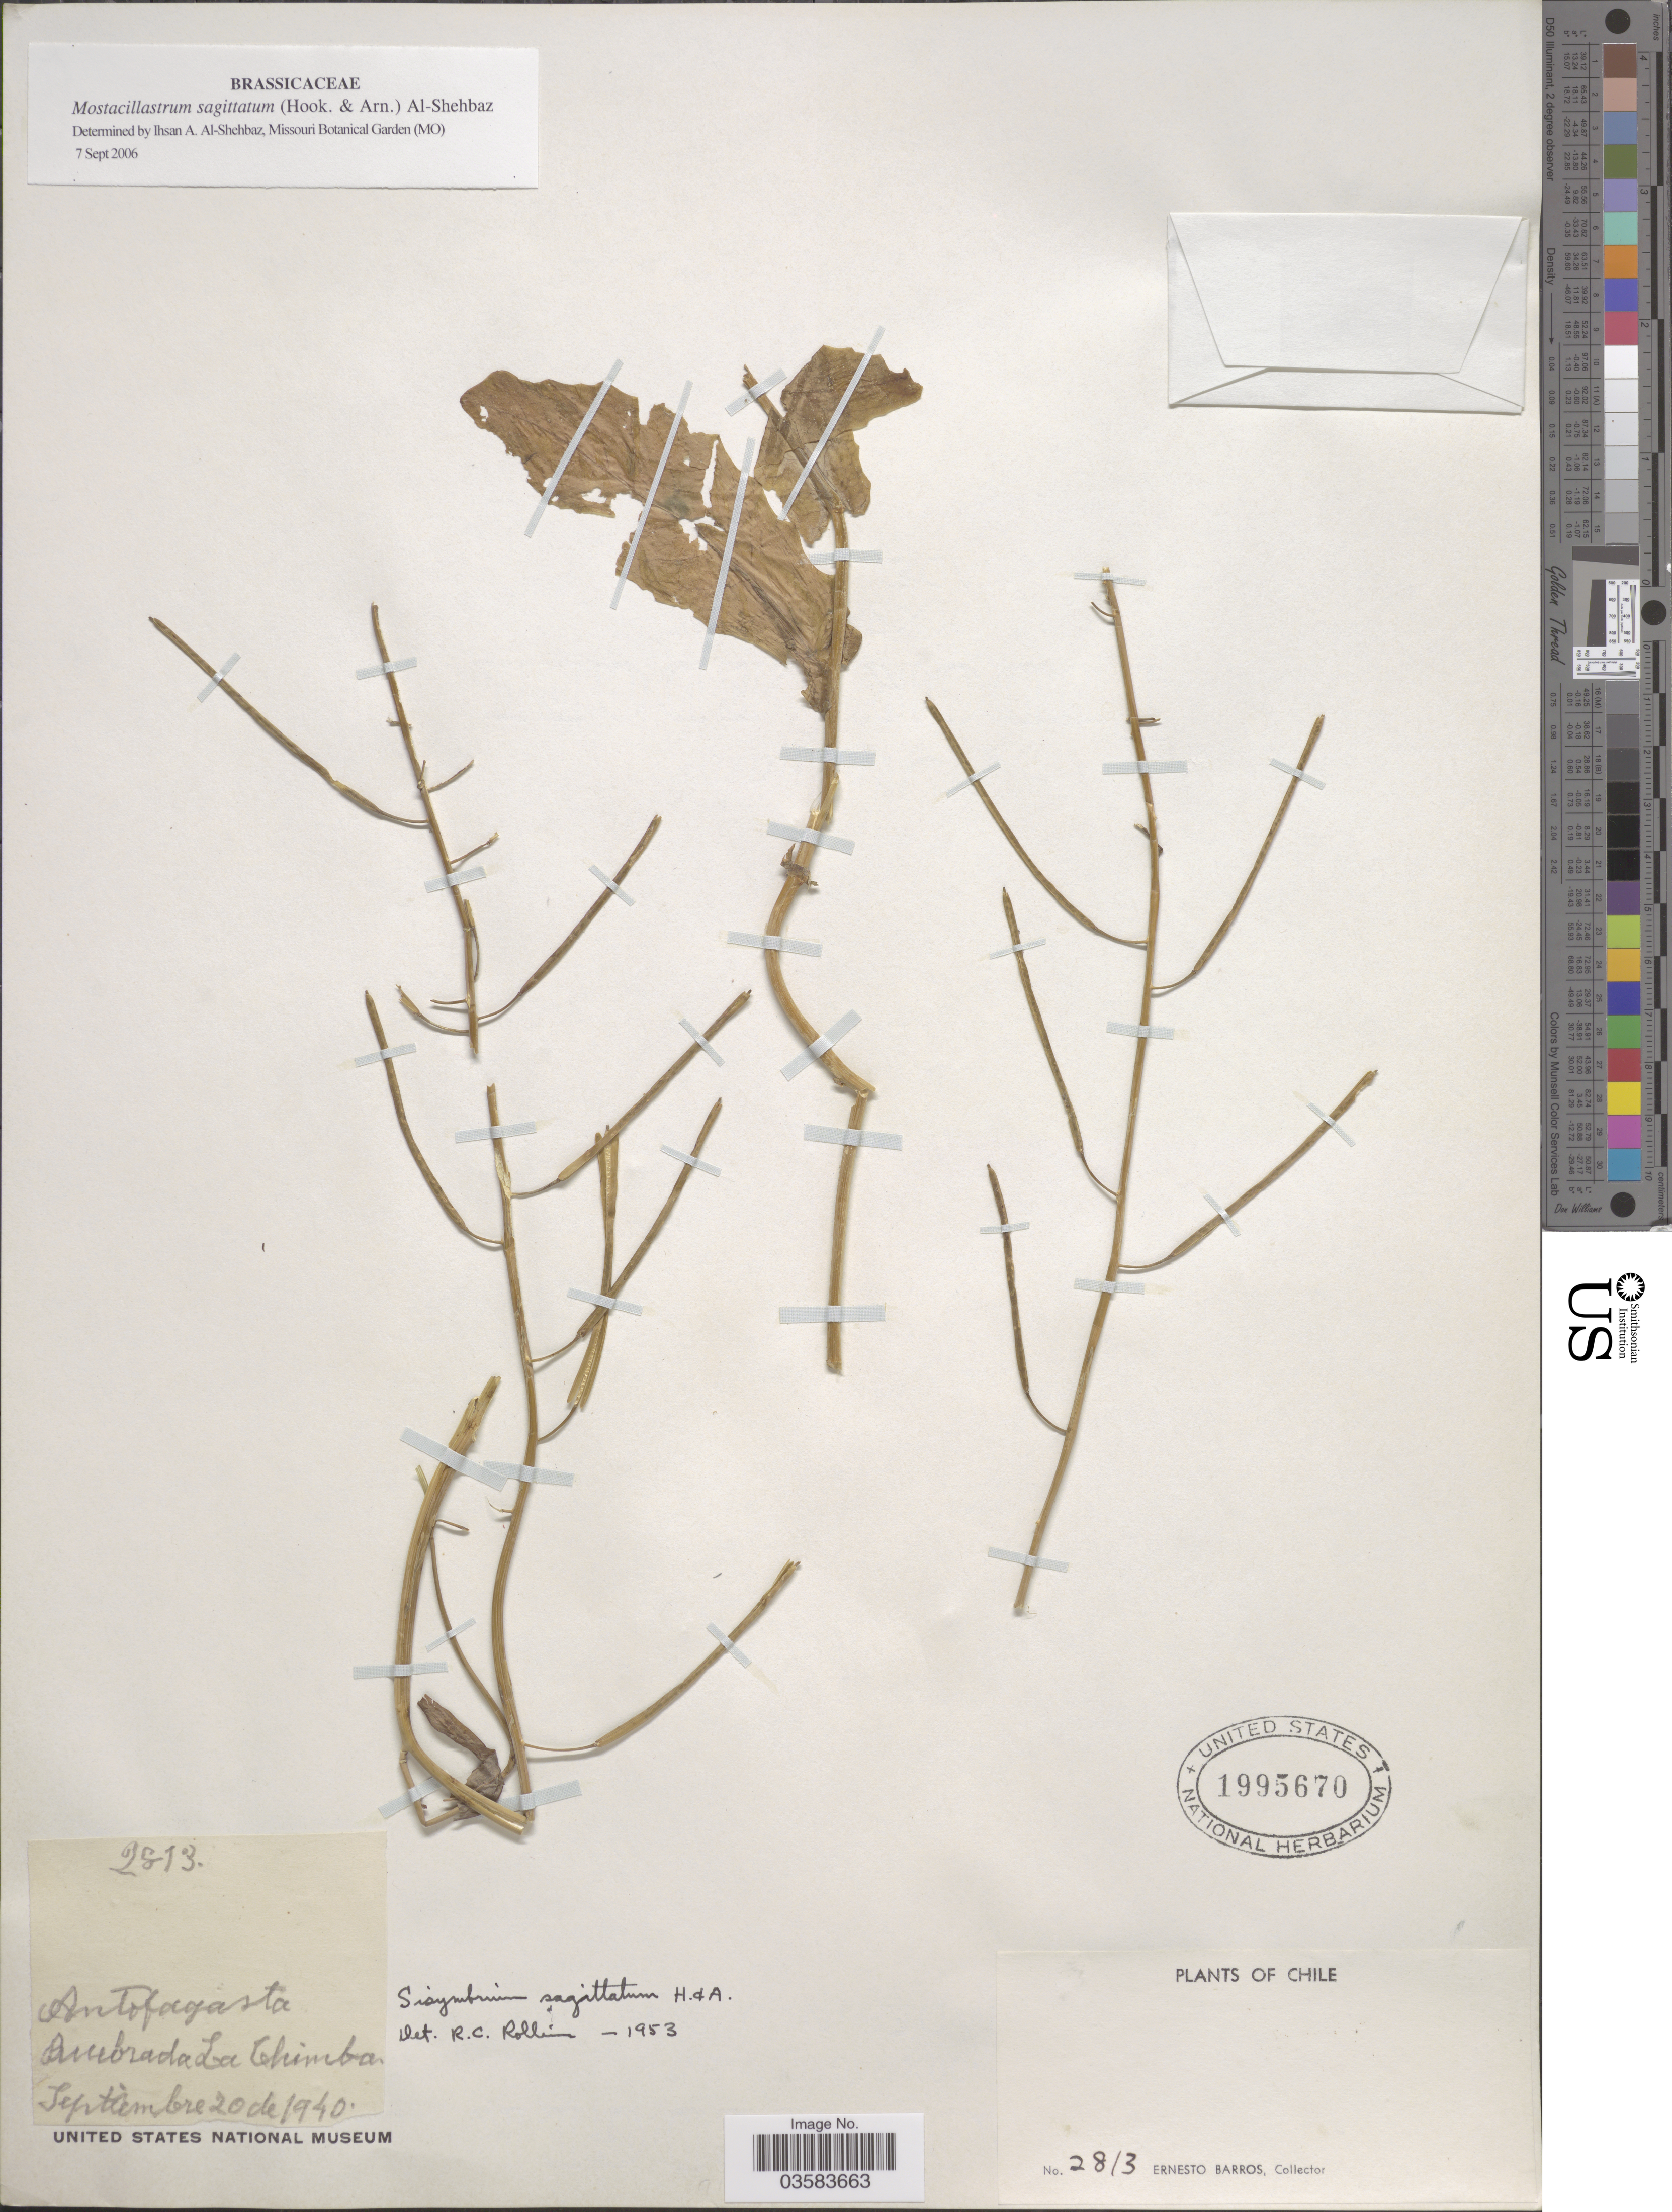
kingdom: Plantae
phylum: Tracheophyta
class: Magnoliopsida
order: Brassicales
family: Brassicaceae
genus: Mostacillastrum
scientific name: Mostacillastrum sagittatum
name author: (Hook. & Arn.) Al-Shehbaz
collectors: E. Barros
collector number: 2813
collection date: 1940-09-20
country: Chile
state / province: Antofagasta (II)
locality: Ambrada La Chimba.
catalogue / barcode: US 1995670